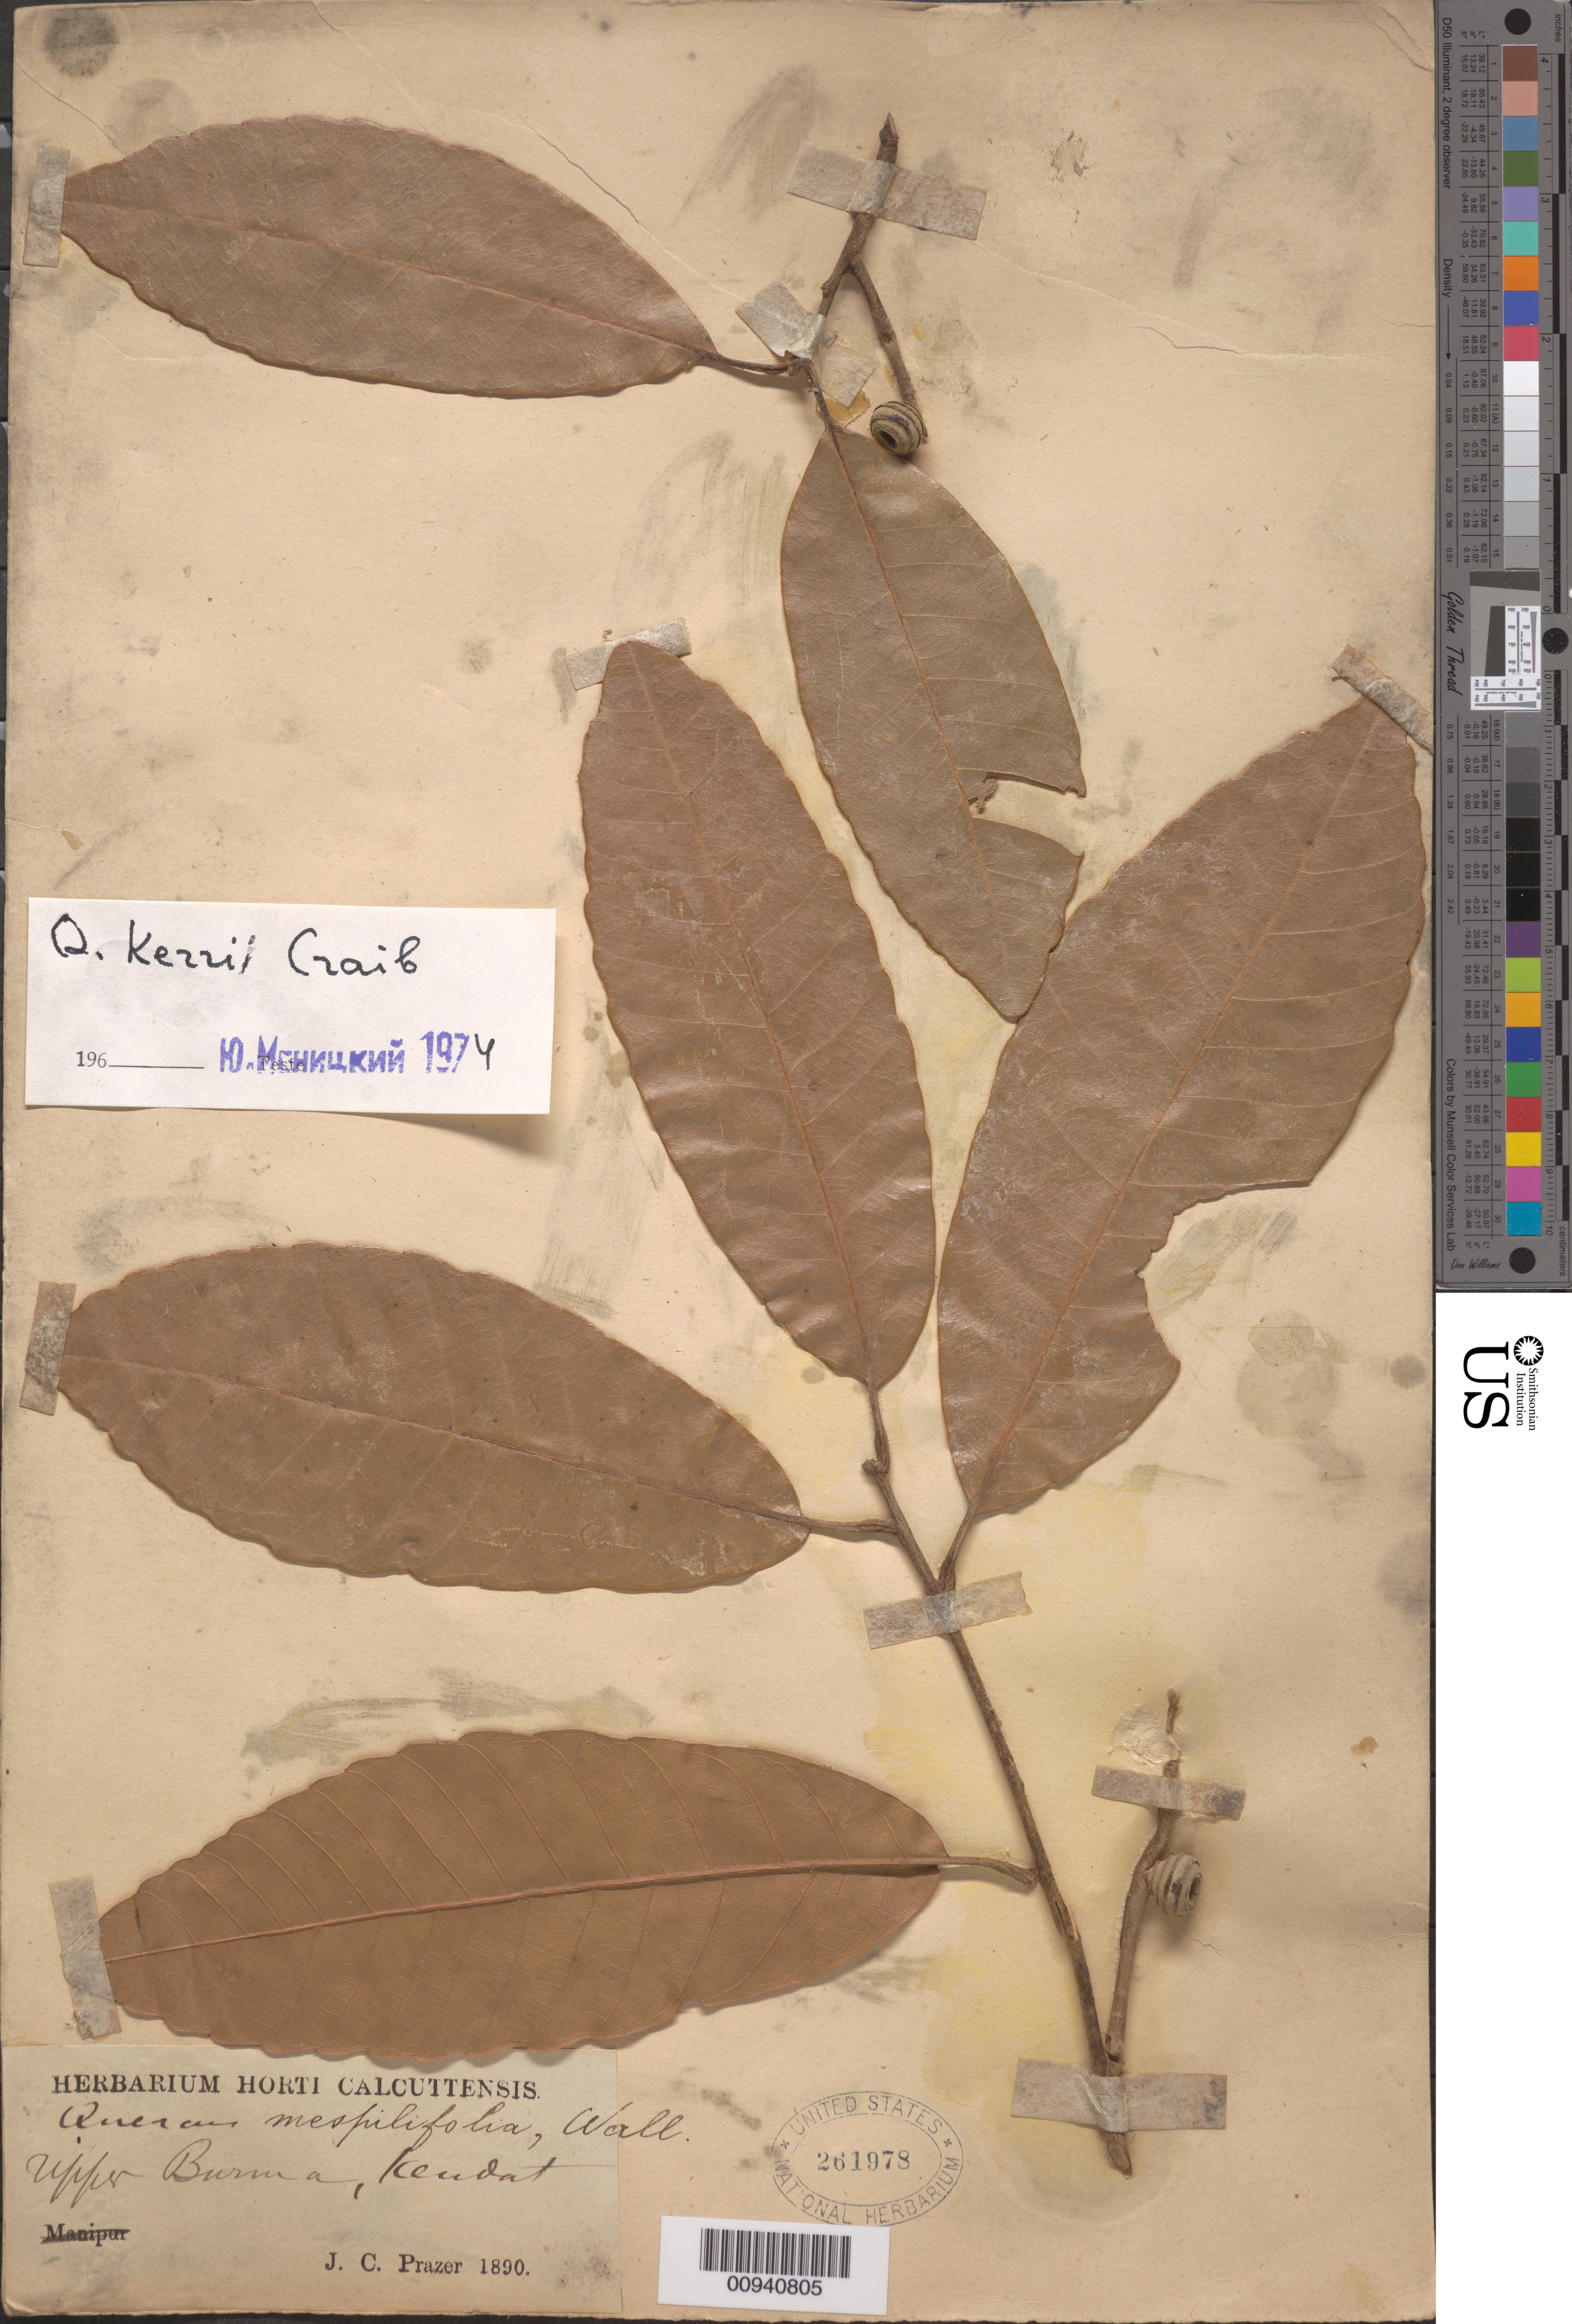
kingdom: Plantae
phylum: Tracheophyta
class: Magnoliopsida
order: Fagales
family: Fagaceae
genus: Quercus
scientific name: Quercus kerrii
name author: Craib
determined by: Menitsky, Jurij Leonardovich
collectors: J. Prazer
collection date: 1890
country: Myanmar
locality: Upper Burma, Keudat (Kendat?)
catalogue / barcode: US 261978